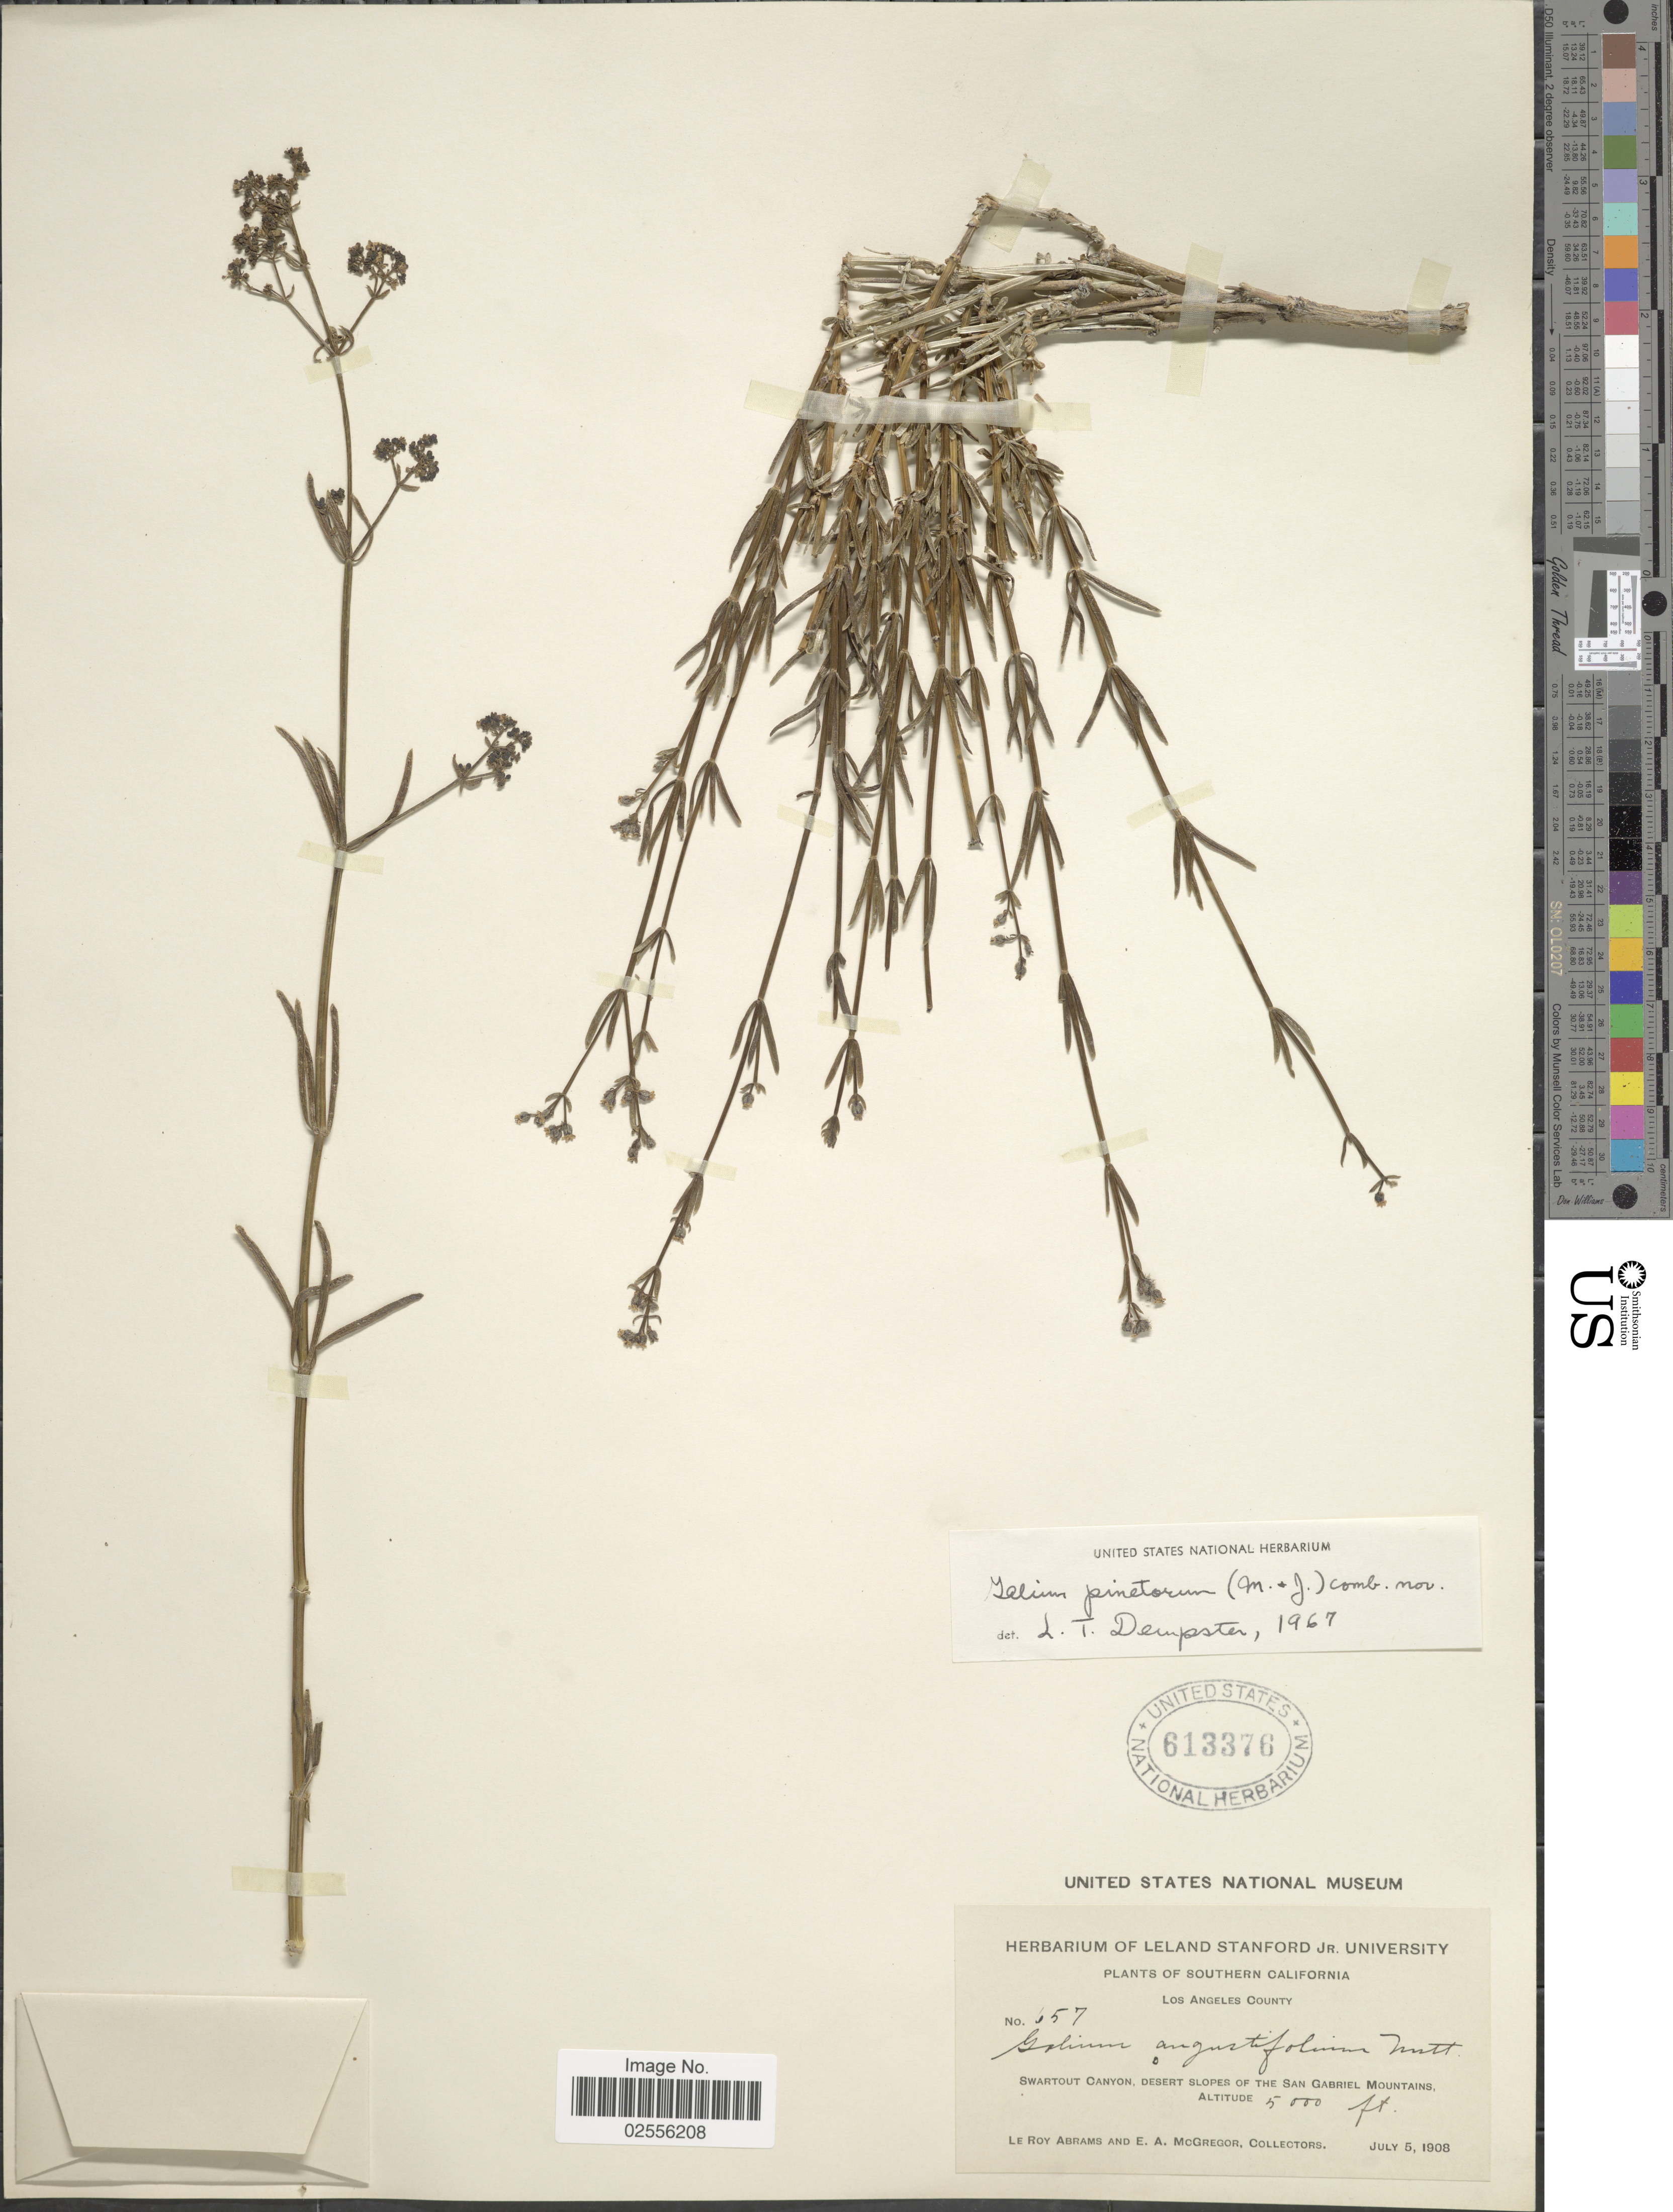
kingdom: Plantae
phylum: Tracheophyta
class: Magnoliopsida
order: Gentianales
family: Rubiaceae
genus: Galium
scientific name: Galium angustifolium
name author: Nutt.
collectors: L. Abrams & E. A. McGregor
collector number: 657*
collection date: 1908-07-05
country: United States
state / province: California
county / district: Los Angeles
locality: Southern California, Los Angeles County, Swartout Canyon, Desert slopes of the San Gabriel Mountains.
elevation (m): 1524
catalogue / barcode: US 613376